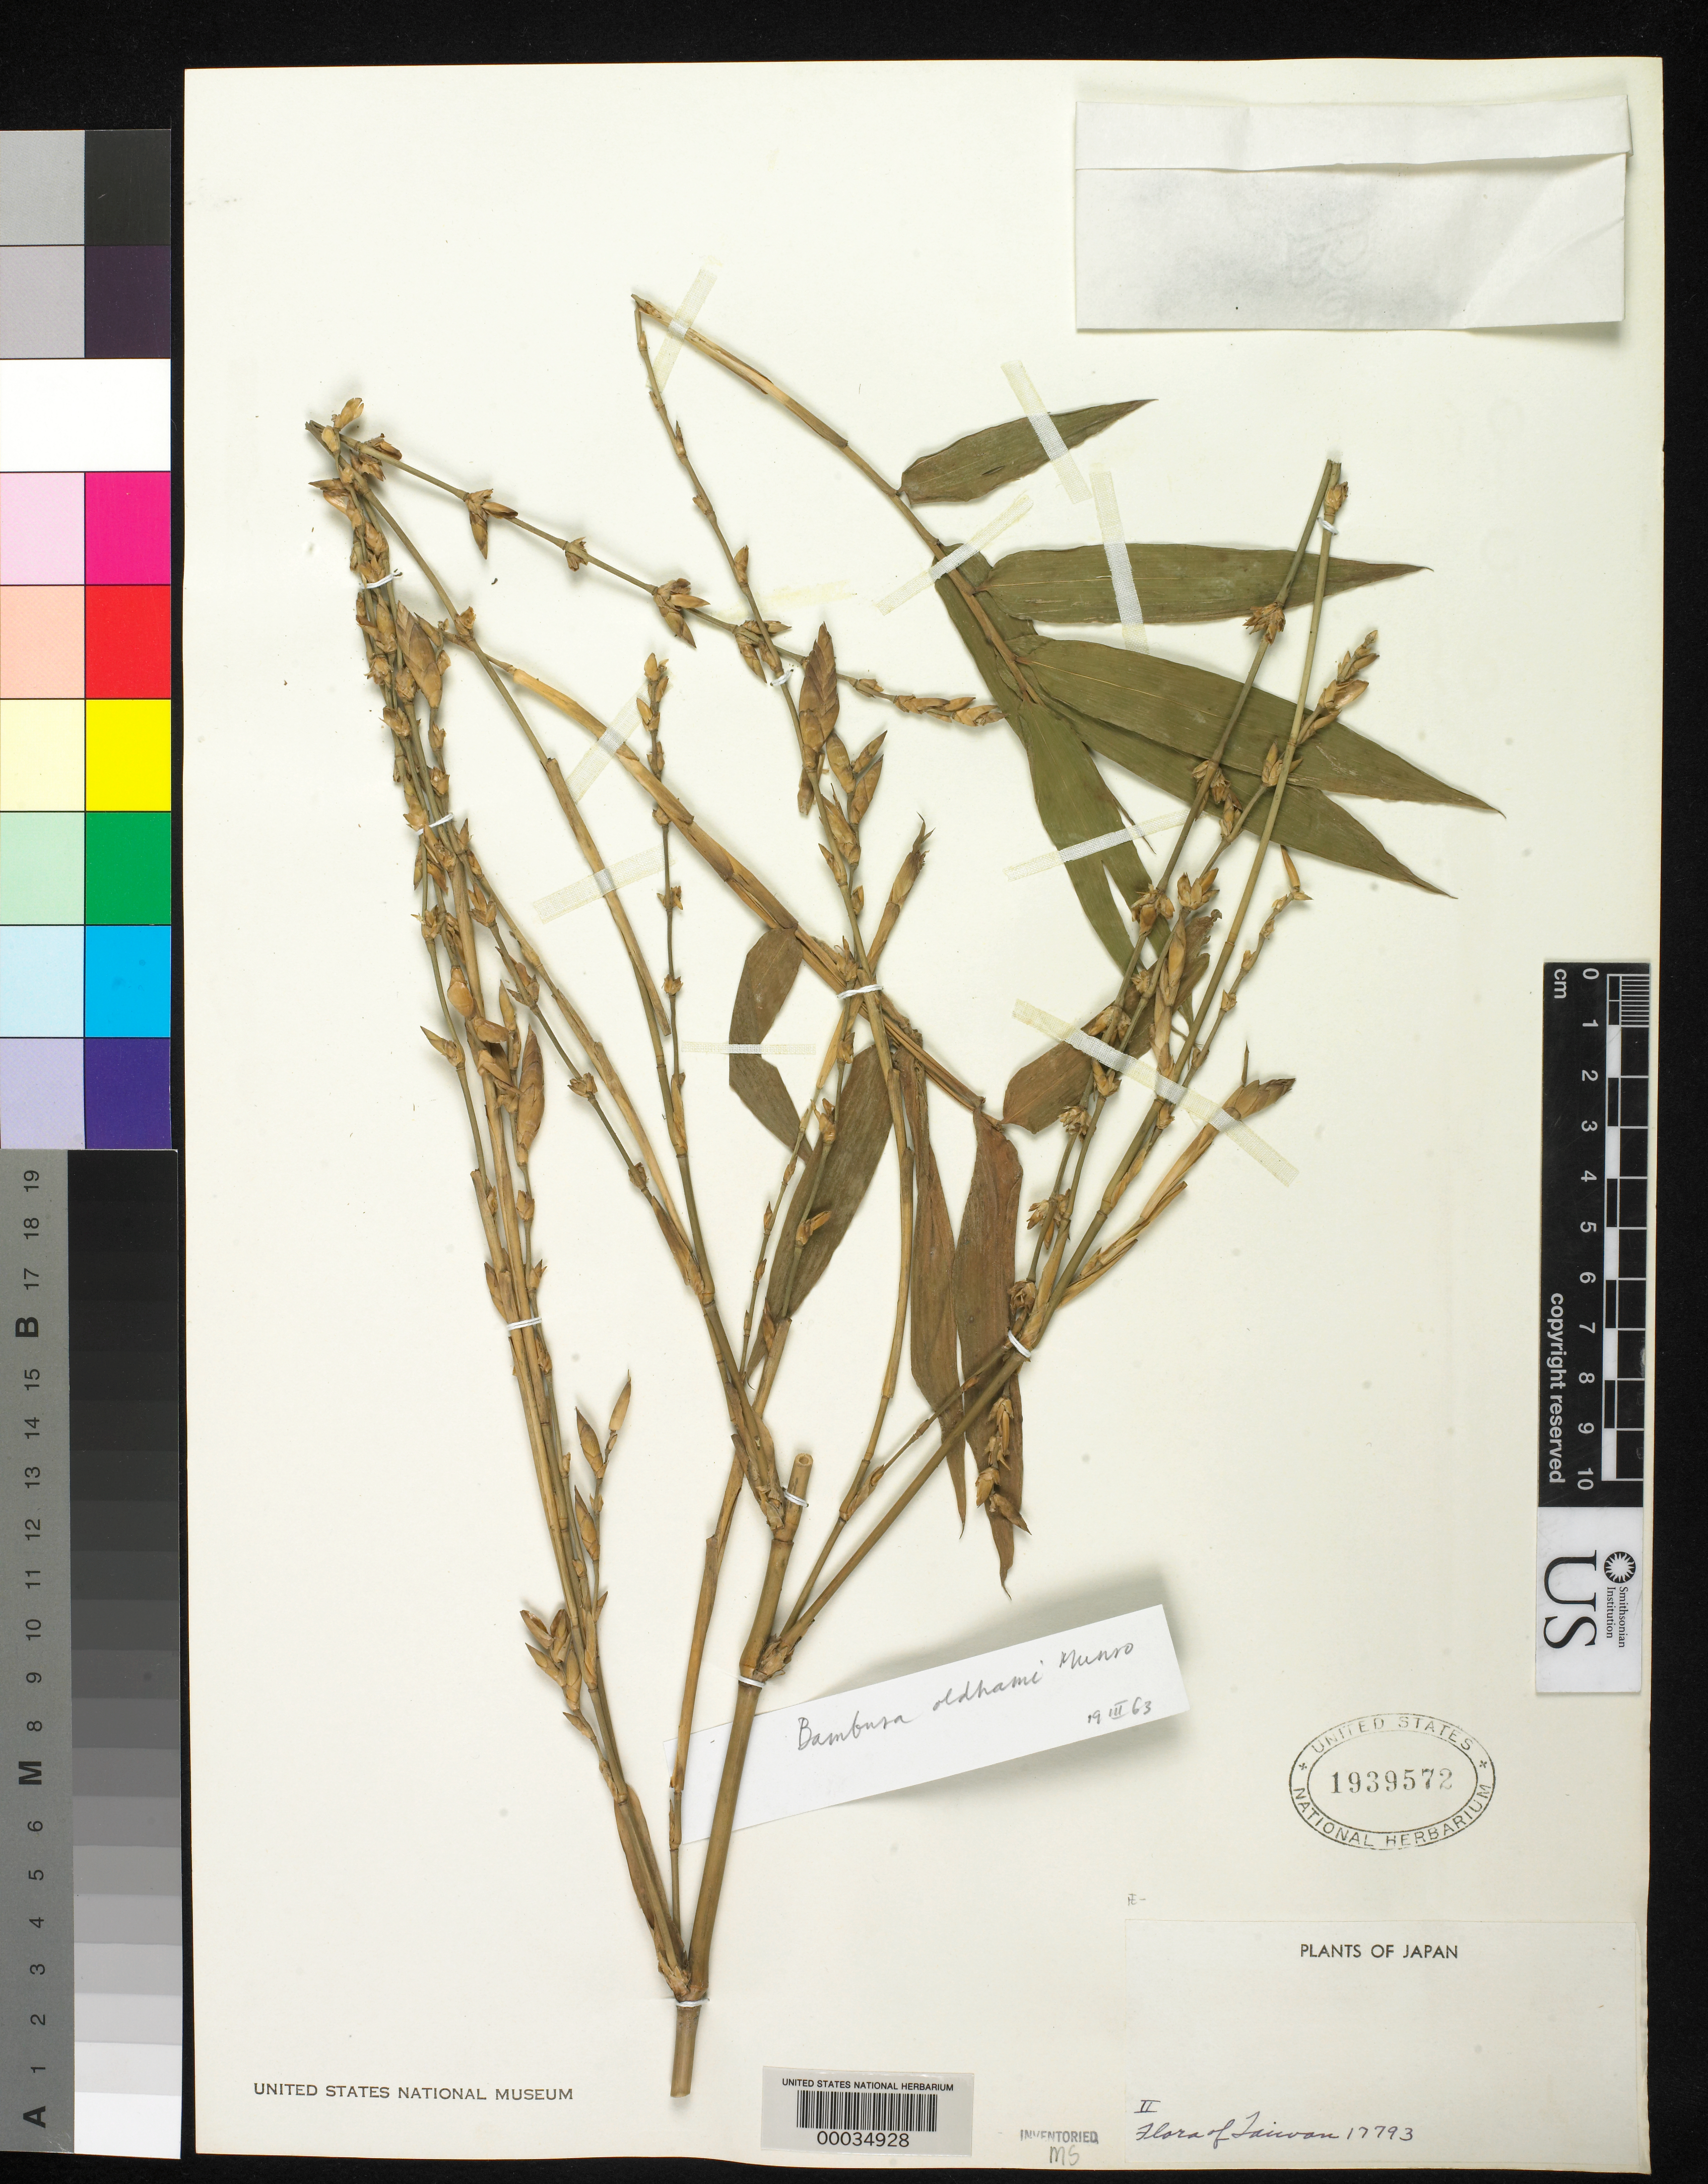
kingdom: Plantae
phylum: Tracheophyta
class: Liliopsida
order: Poales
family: Poaceae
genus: Bambusa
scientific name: Bambusa oldhamii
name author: Munro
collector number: Fl. Taiwan 17793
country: Taiwan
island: Taiwan [Formosa]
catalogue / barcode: US 1939572